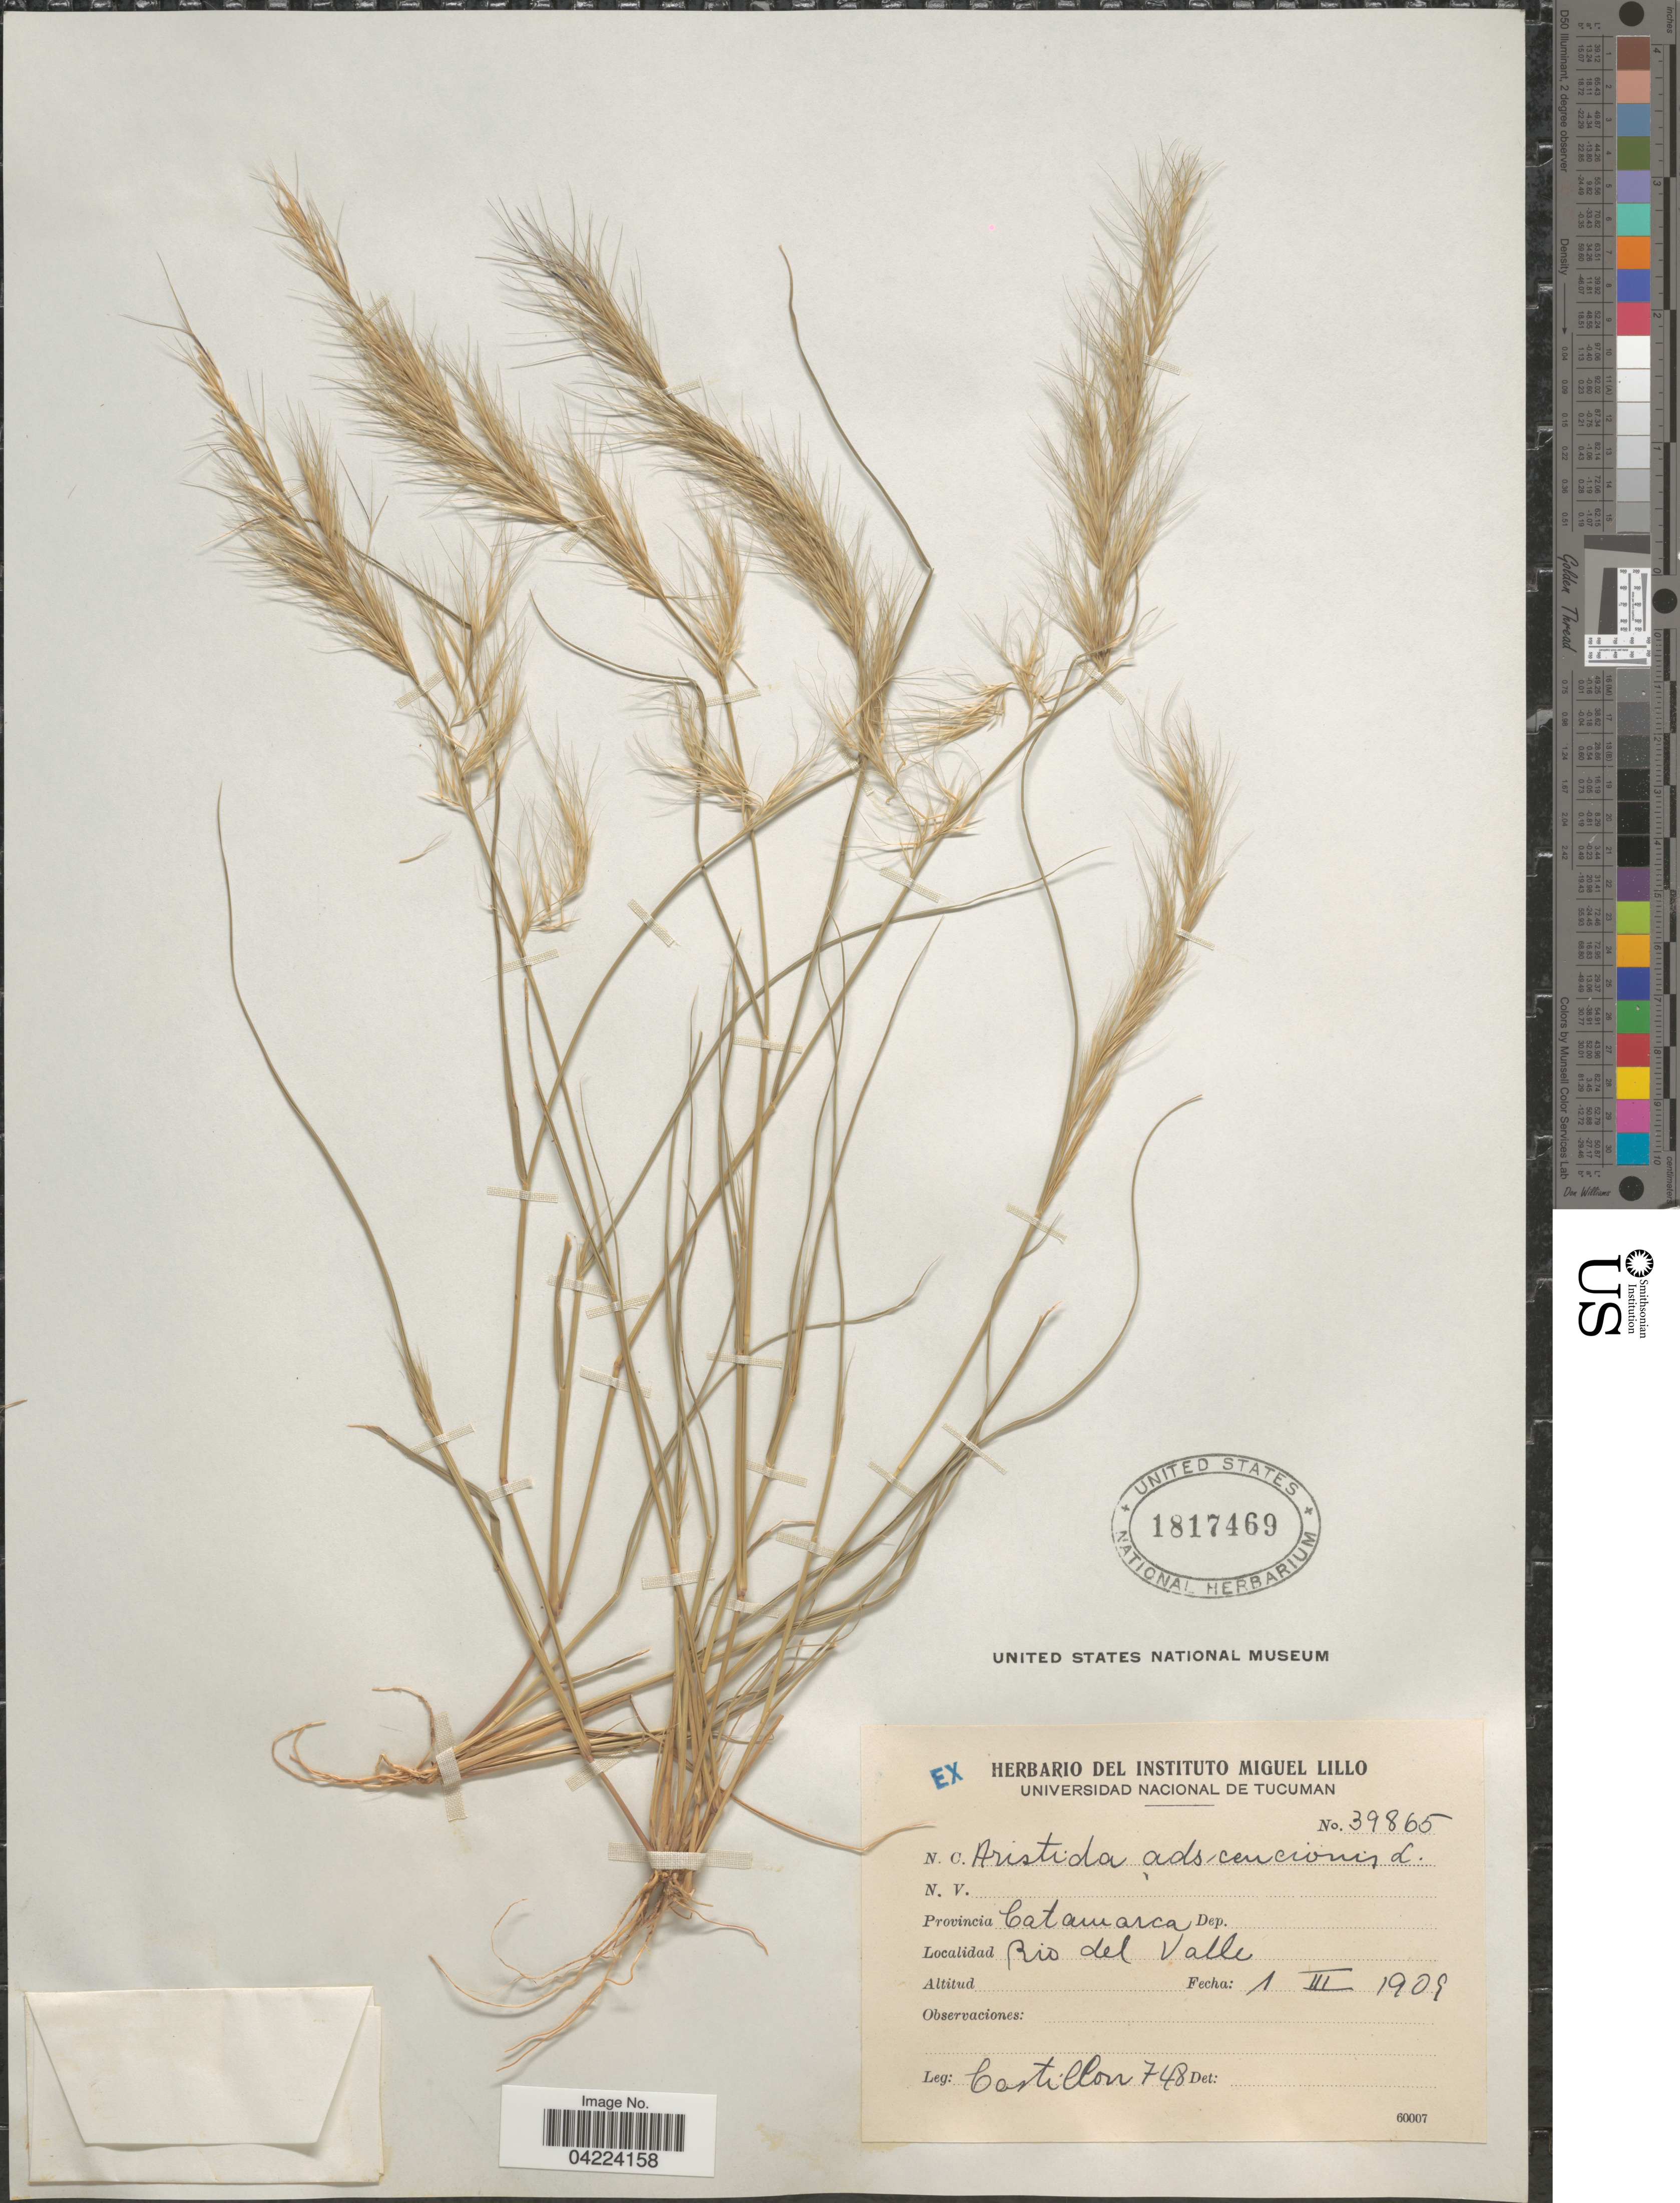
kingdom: Plantae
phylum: Tracheophyta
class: Liliopsida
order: Poales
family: Poaceae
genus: Aristida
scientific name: Aristida adscensionis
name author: L.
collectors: Castillon, --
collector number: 748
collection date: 1909-03-01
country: Argentina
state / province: Catamarca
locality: Rio del Valle.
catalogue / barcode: US 1817469